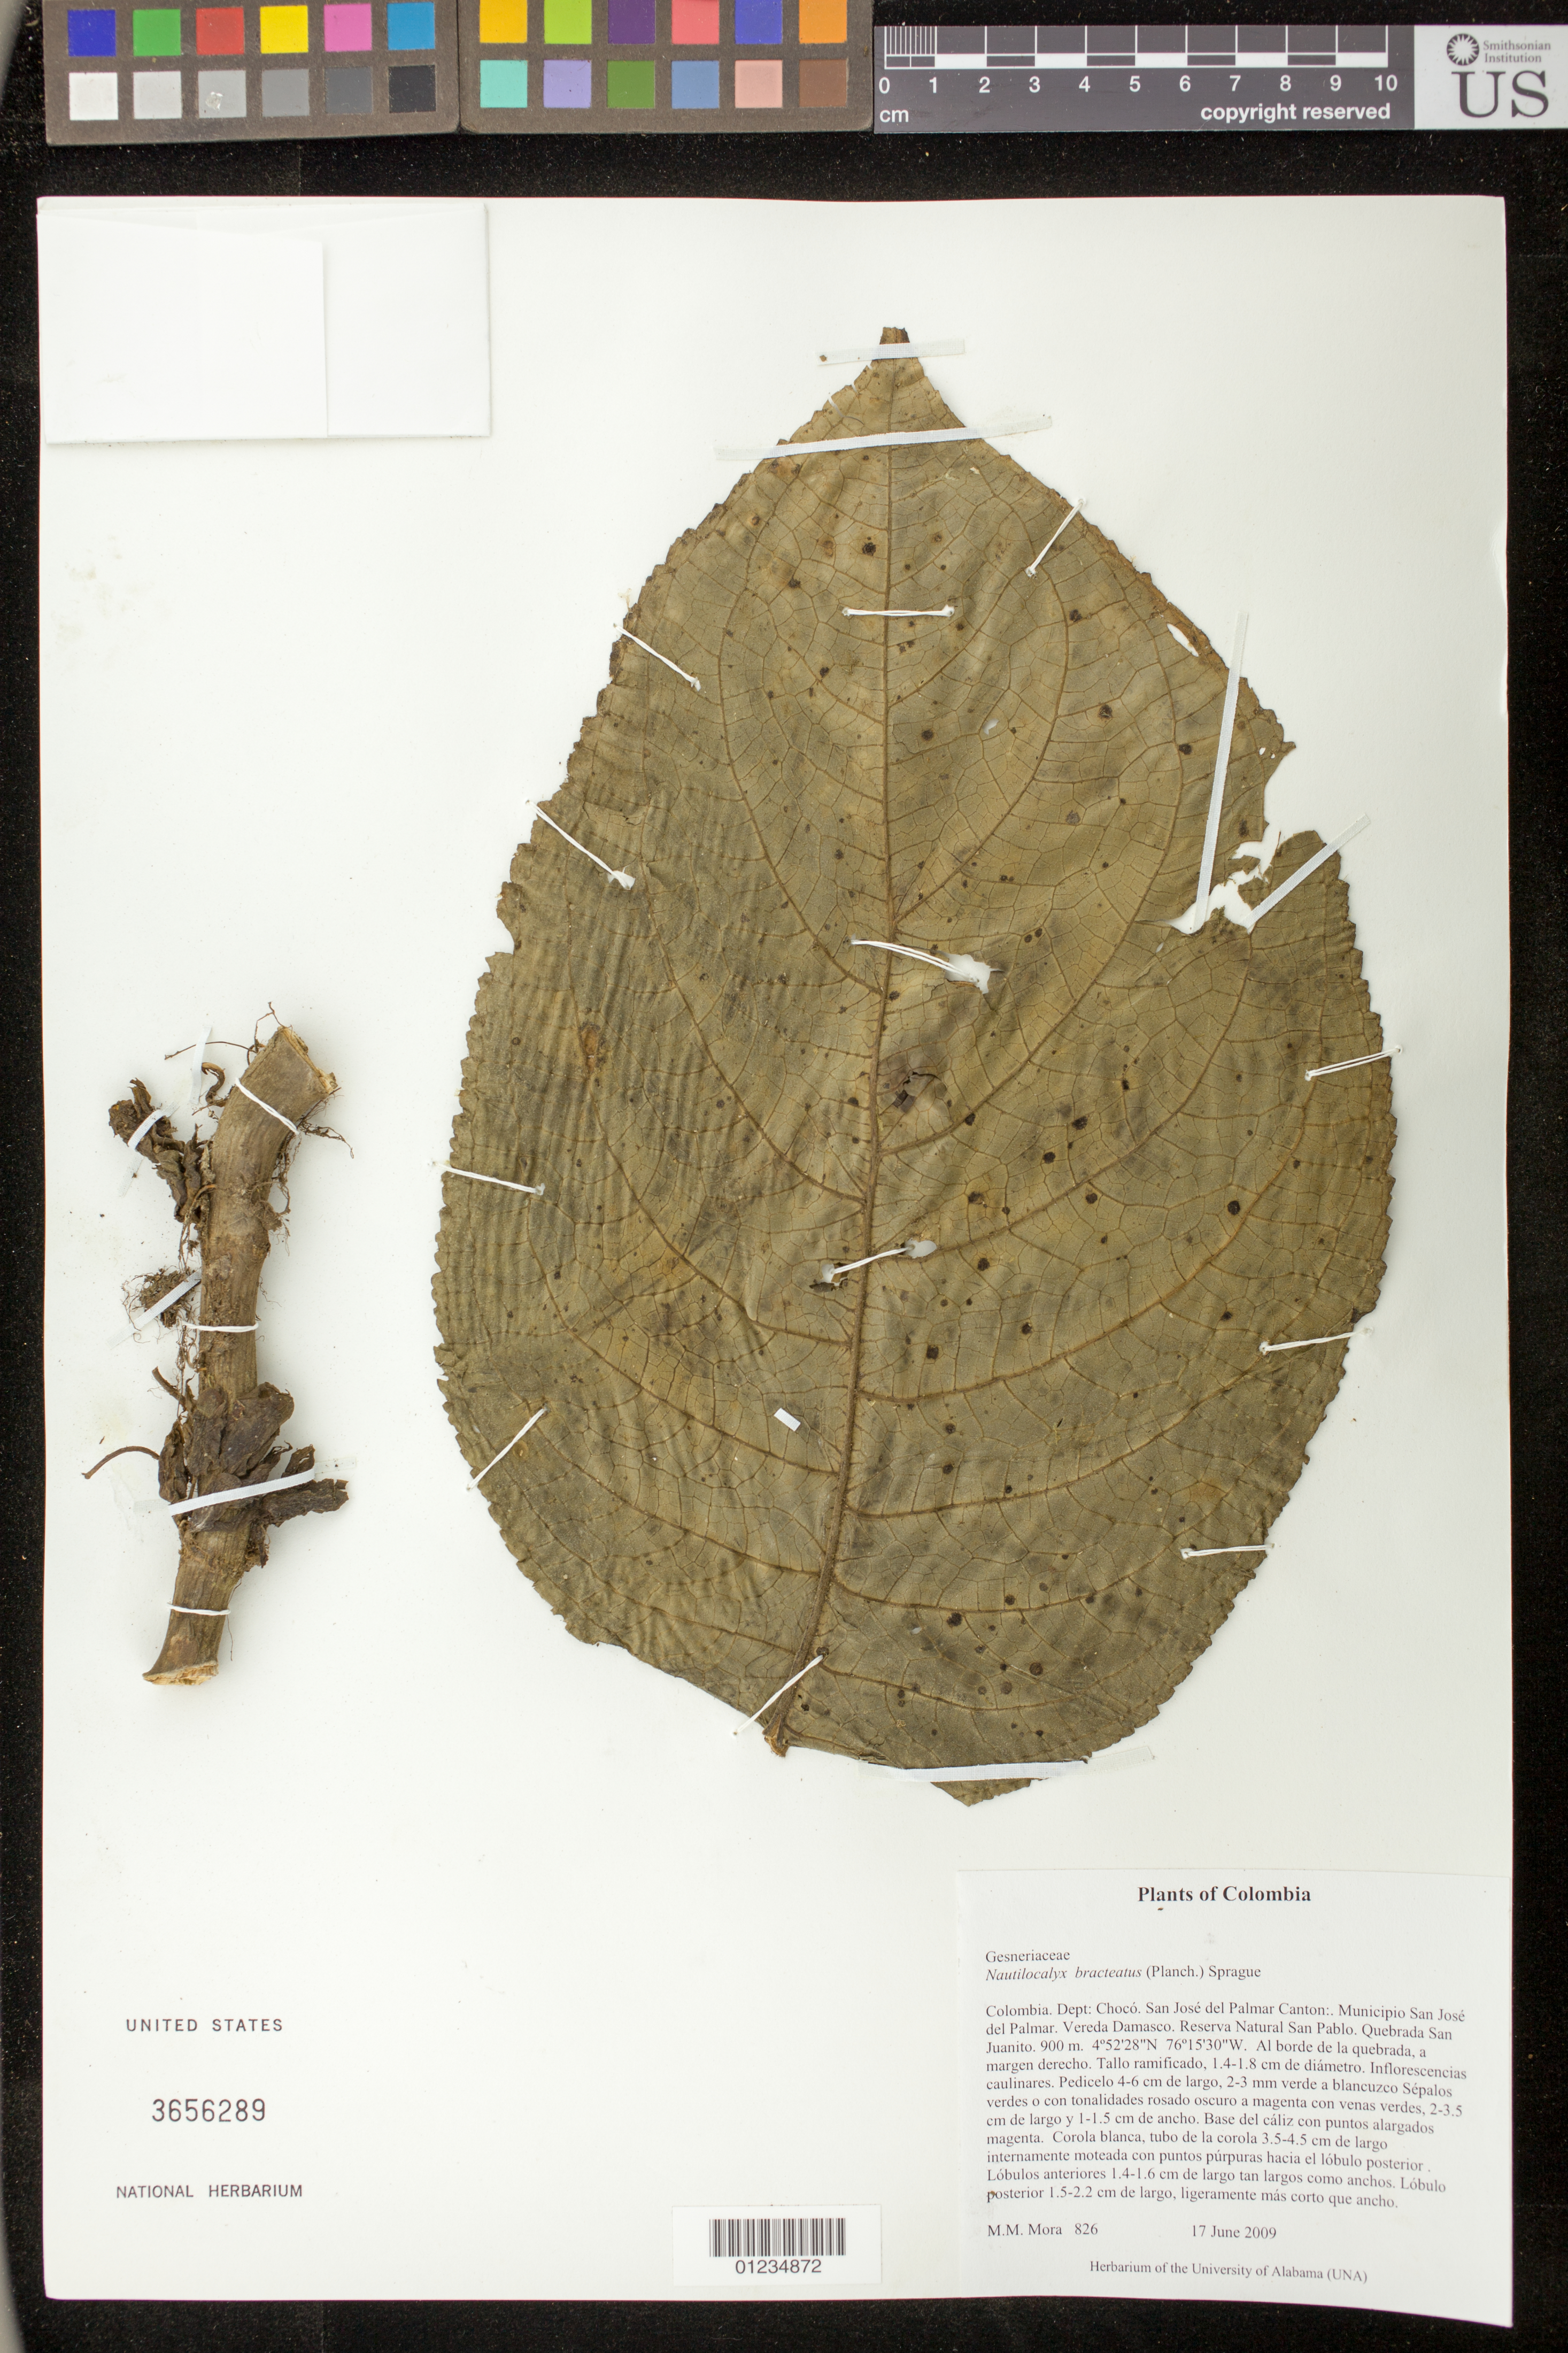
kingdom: Plantae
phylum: Tracheophyta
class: Magnoliopsida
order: Lamiales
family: Gesneriaceae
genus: Nautilocalyx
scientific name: Nautilocalyx bracteatus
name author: (Planch.) Sprague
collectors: M. M. Mora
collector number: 826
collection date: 2009-06-17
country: Colombia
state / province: Chocó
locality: San Jose del Palmar Canton. Municipio San Jose del Palmar. Vereda Damasco. Reserva Natural San Pablo. Quebrada San Juanito.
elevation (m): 900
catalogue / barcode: US 3656289